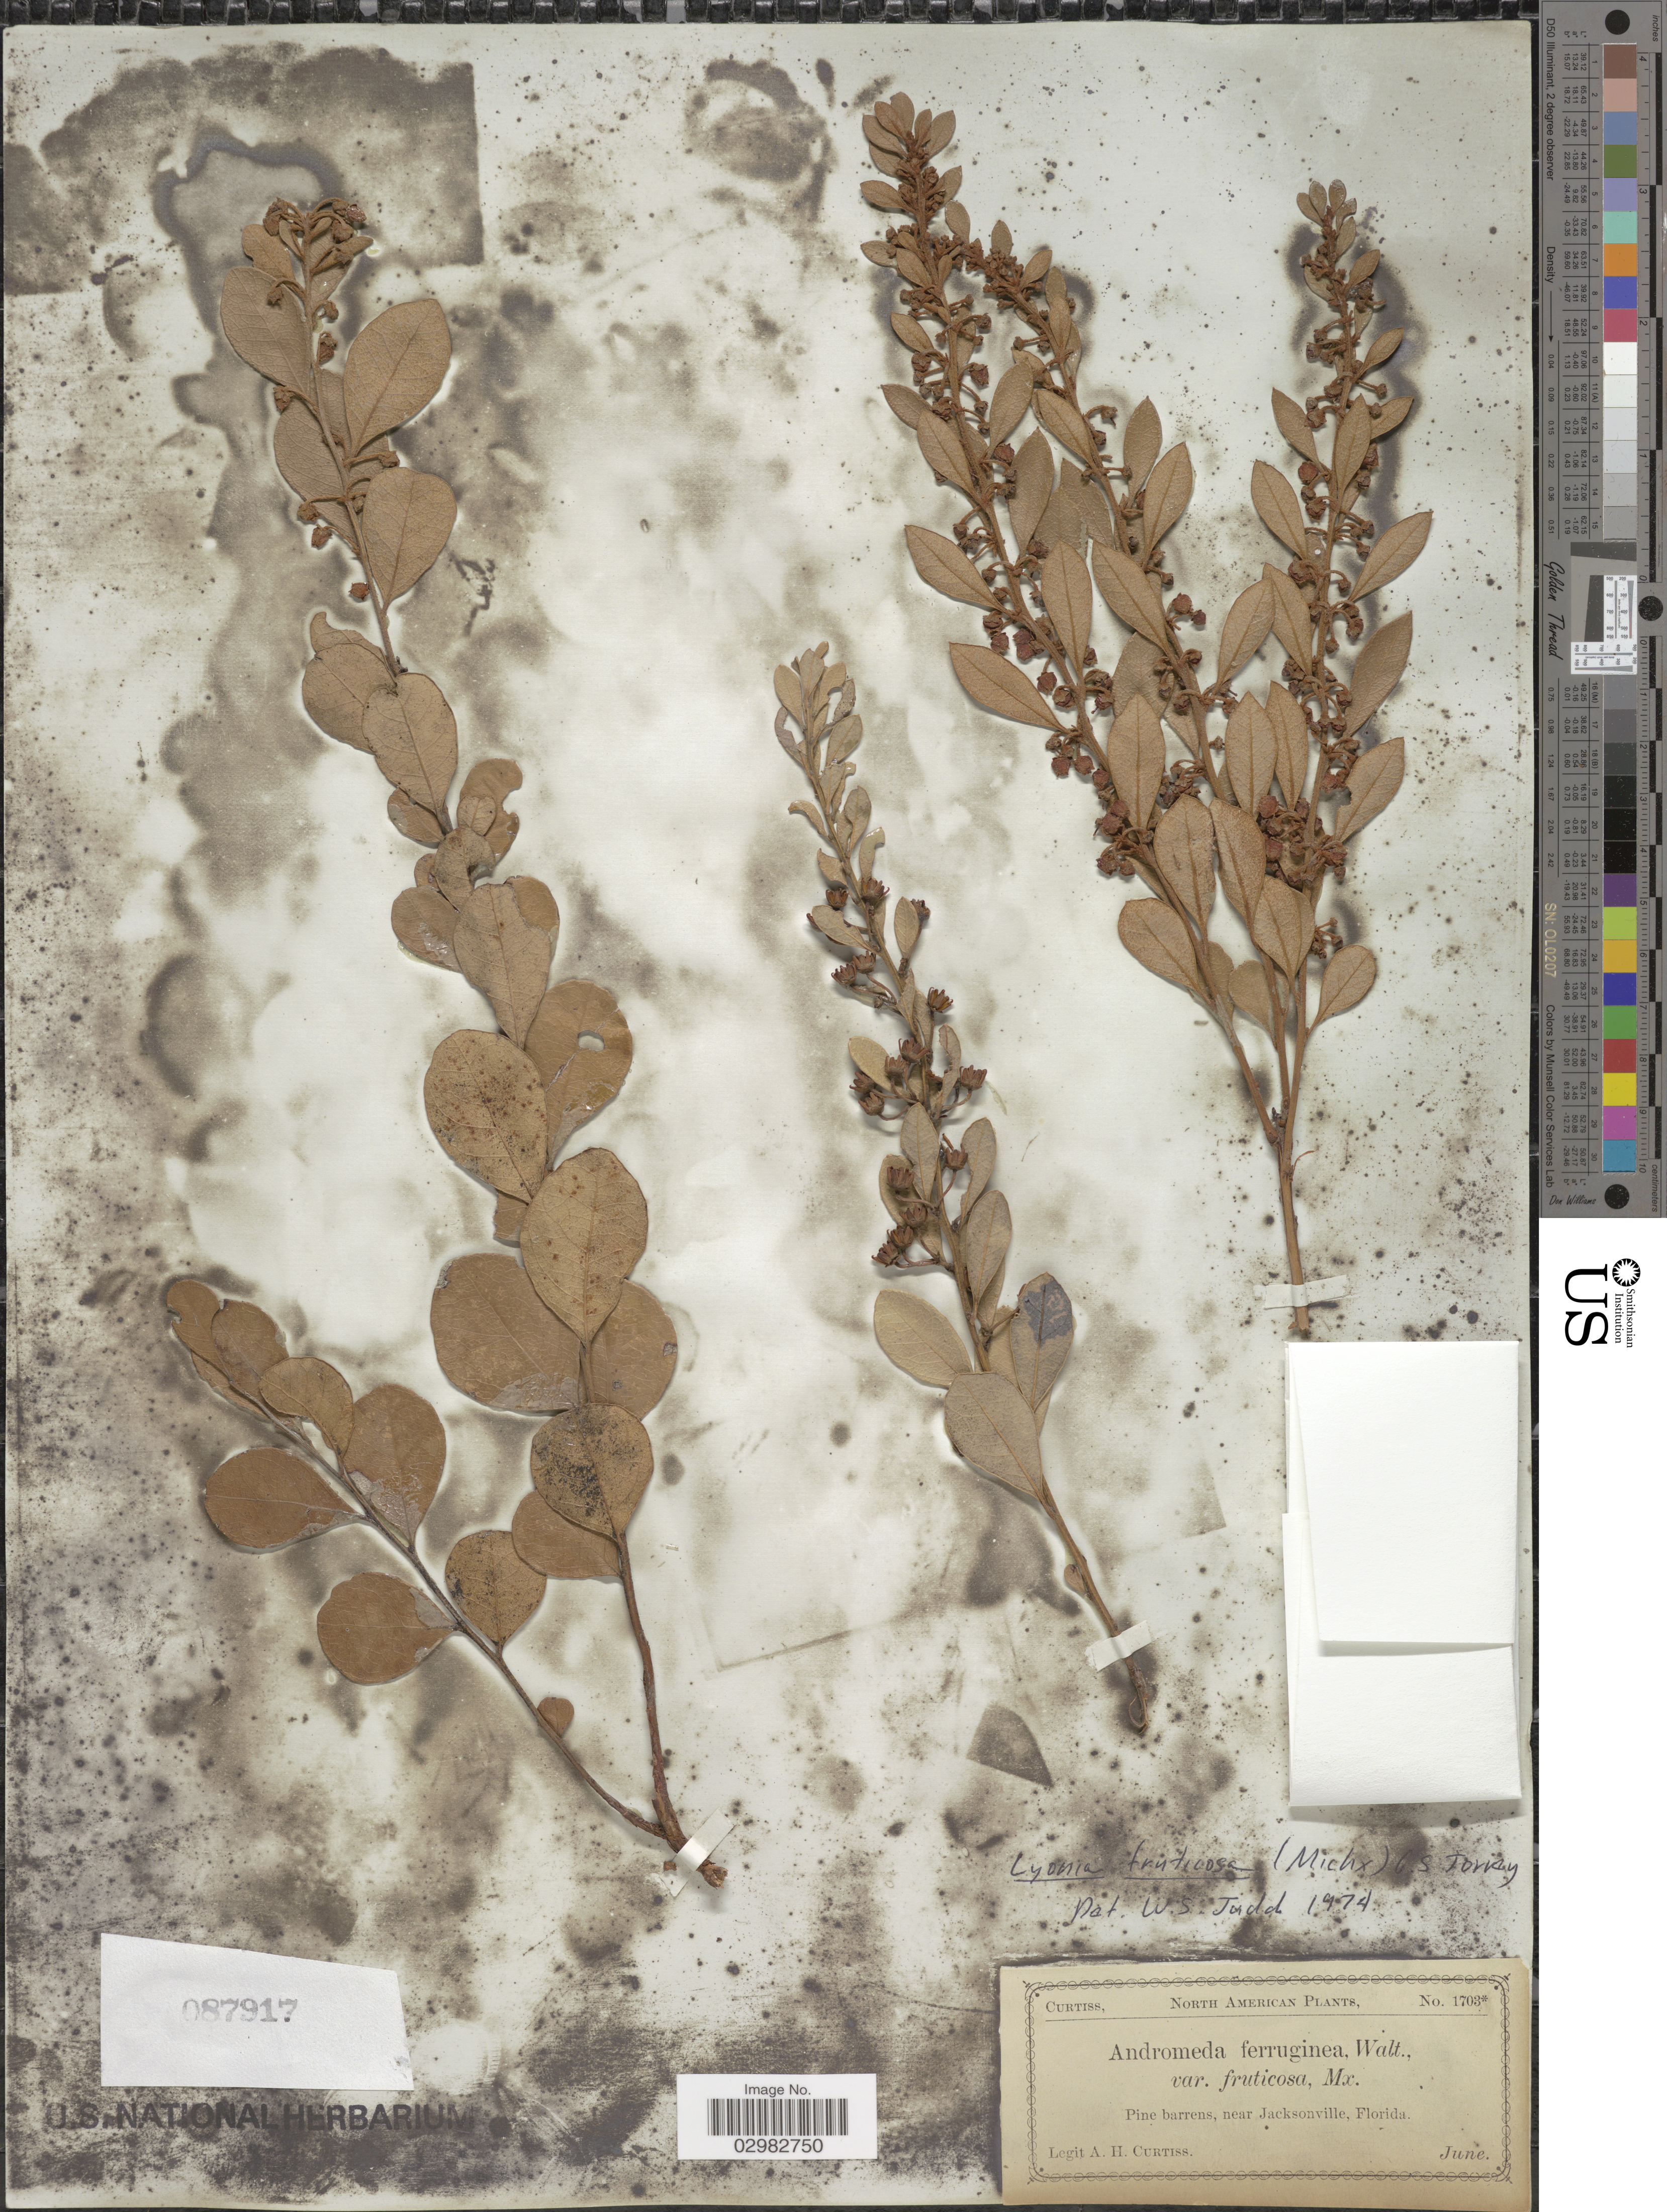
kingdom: Plantae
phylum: Tracheophyta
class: Magnoliopsida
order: Ericales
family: Ericaceae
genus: Lyonia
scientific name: Lyonia fruticosa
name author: (Michx.) G.S. Torr.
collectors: A. H. Curtiss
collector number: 1703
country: United States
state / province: Florida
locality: Pine barrens, near Jacksonville.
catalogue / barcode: US 87917